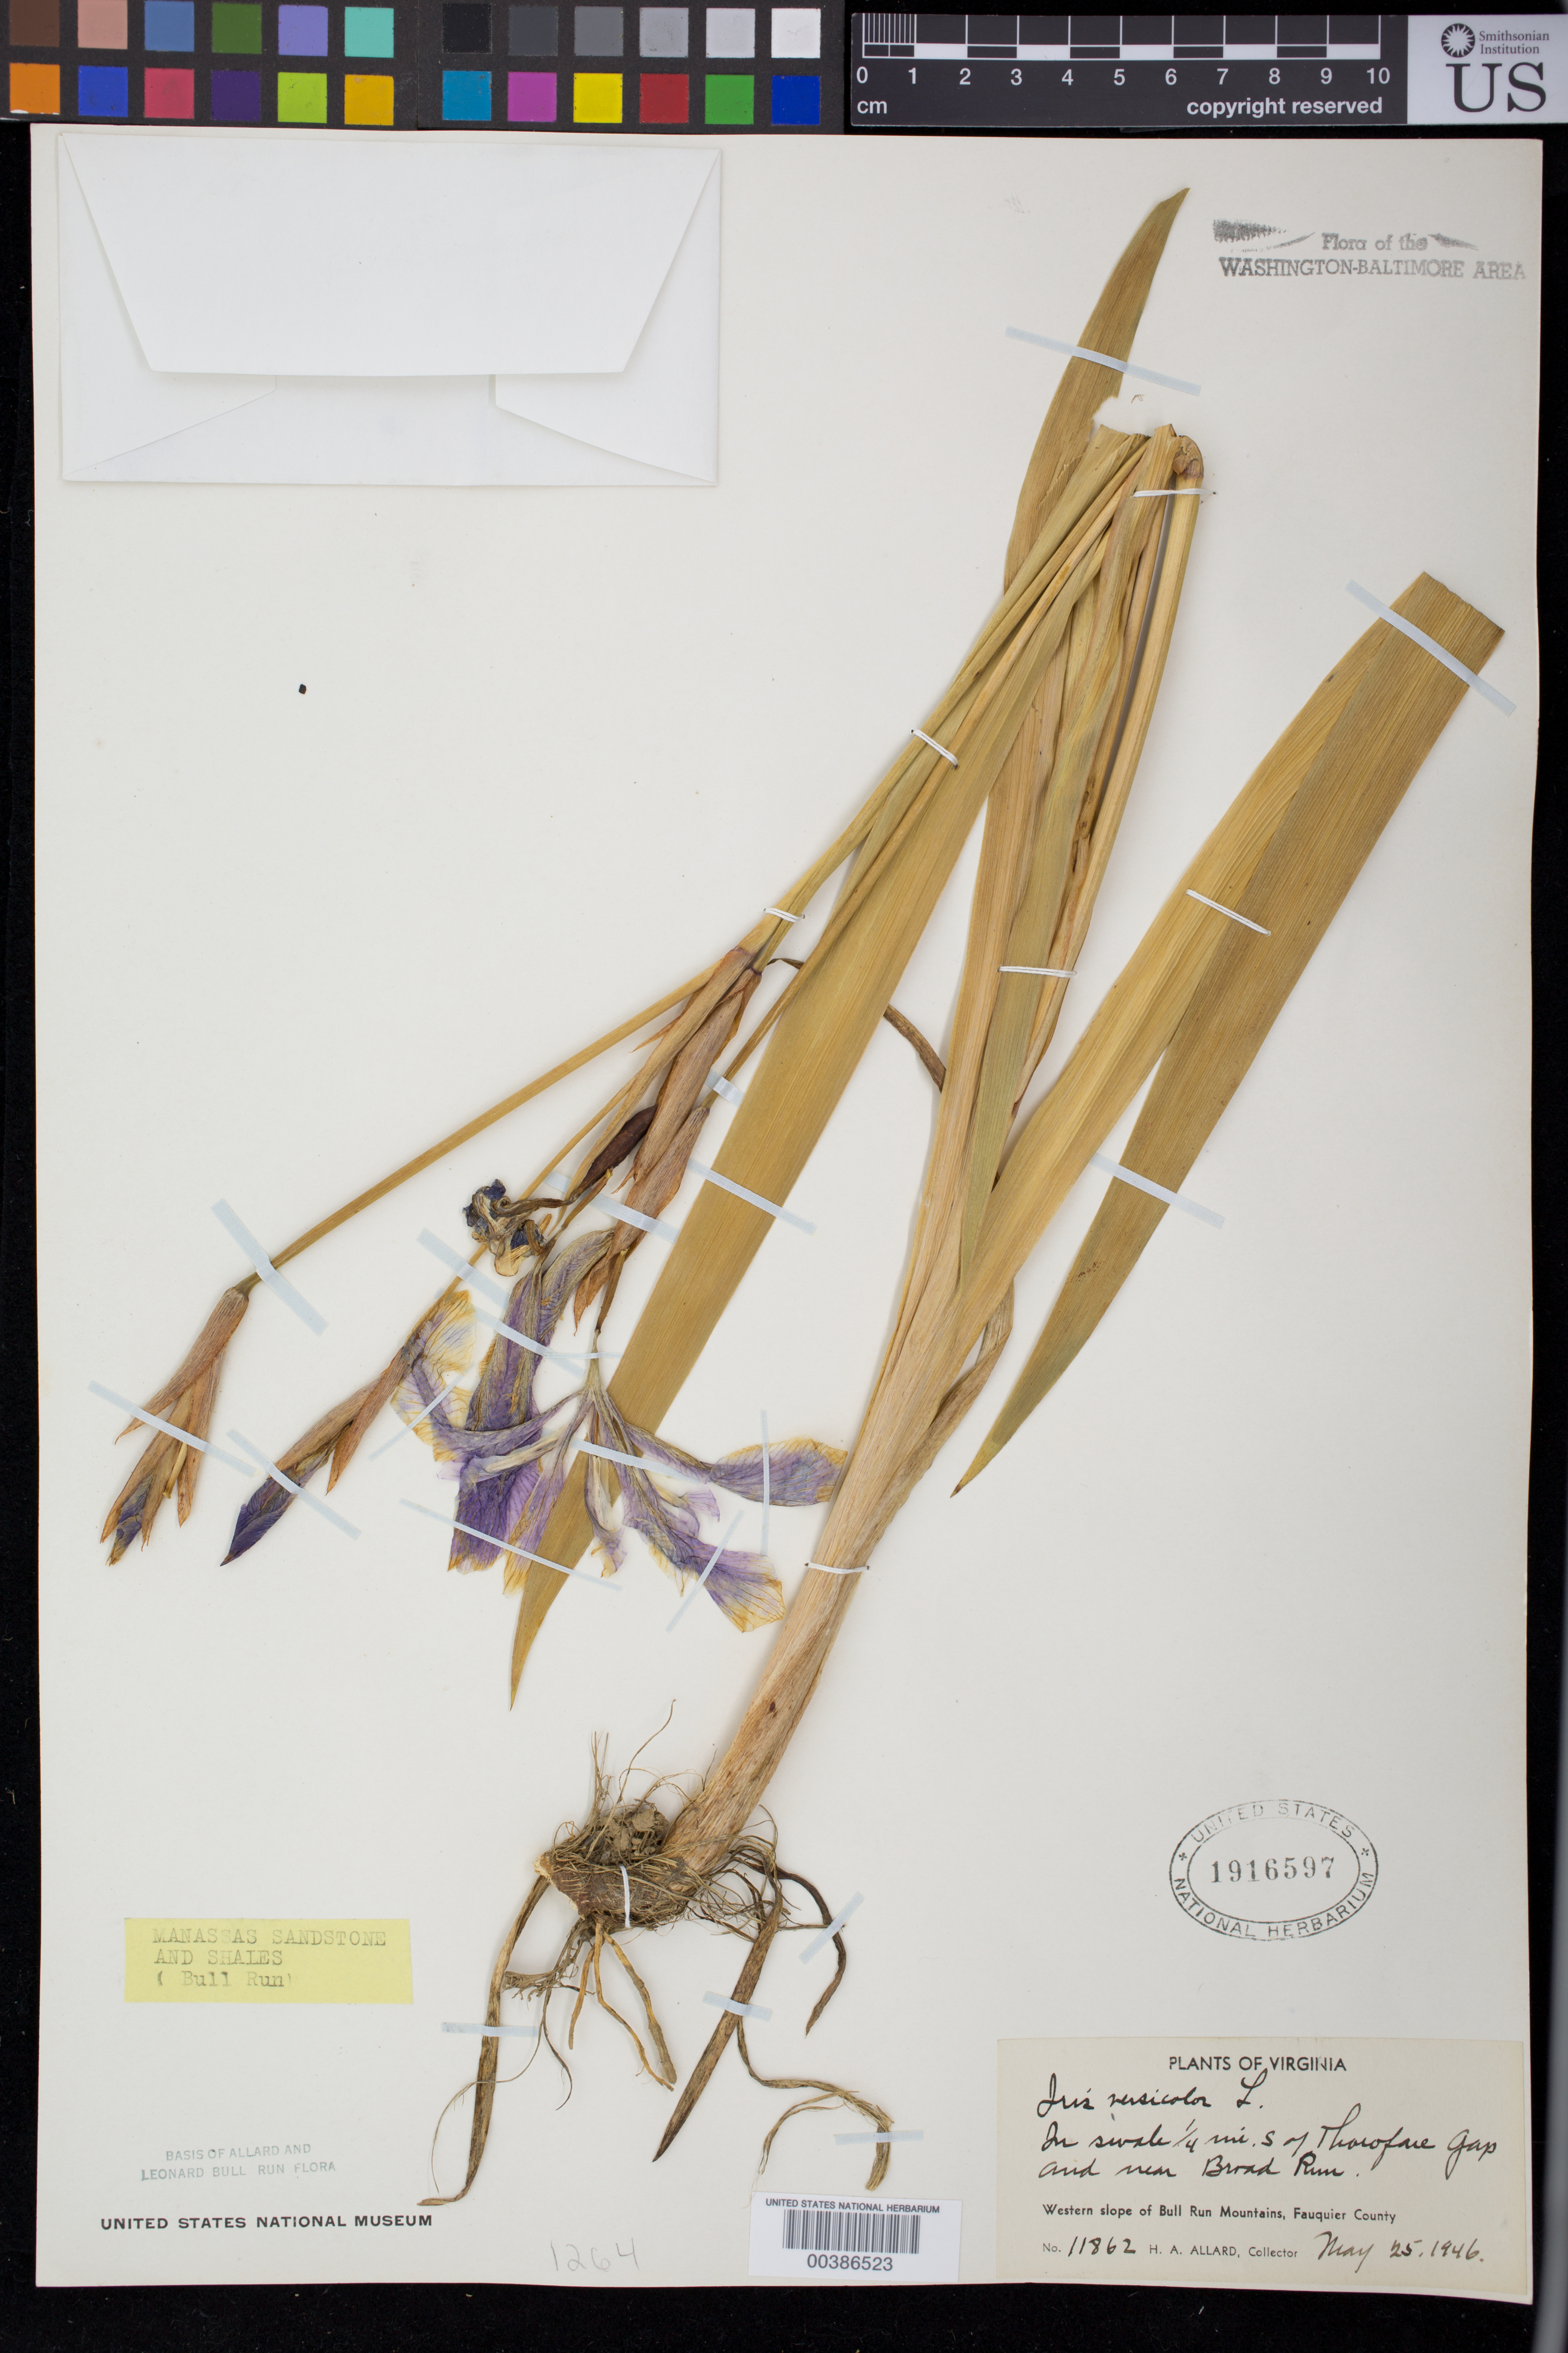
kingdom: Plantae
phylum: Tracheophyta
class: Liliopsida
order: Asparagales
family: Iridaceae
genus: Iris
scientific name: Iris versicolor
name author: L.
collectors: H. A. Allard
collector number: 11862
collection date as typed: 25 May 1946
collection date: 1946-05-25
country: United States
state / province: Virginia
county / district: Fauquier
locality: South of Thorofare Gap, Broad Run vicinity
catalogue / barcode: US 1916597